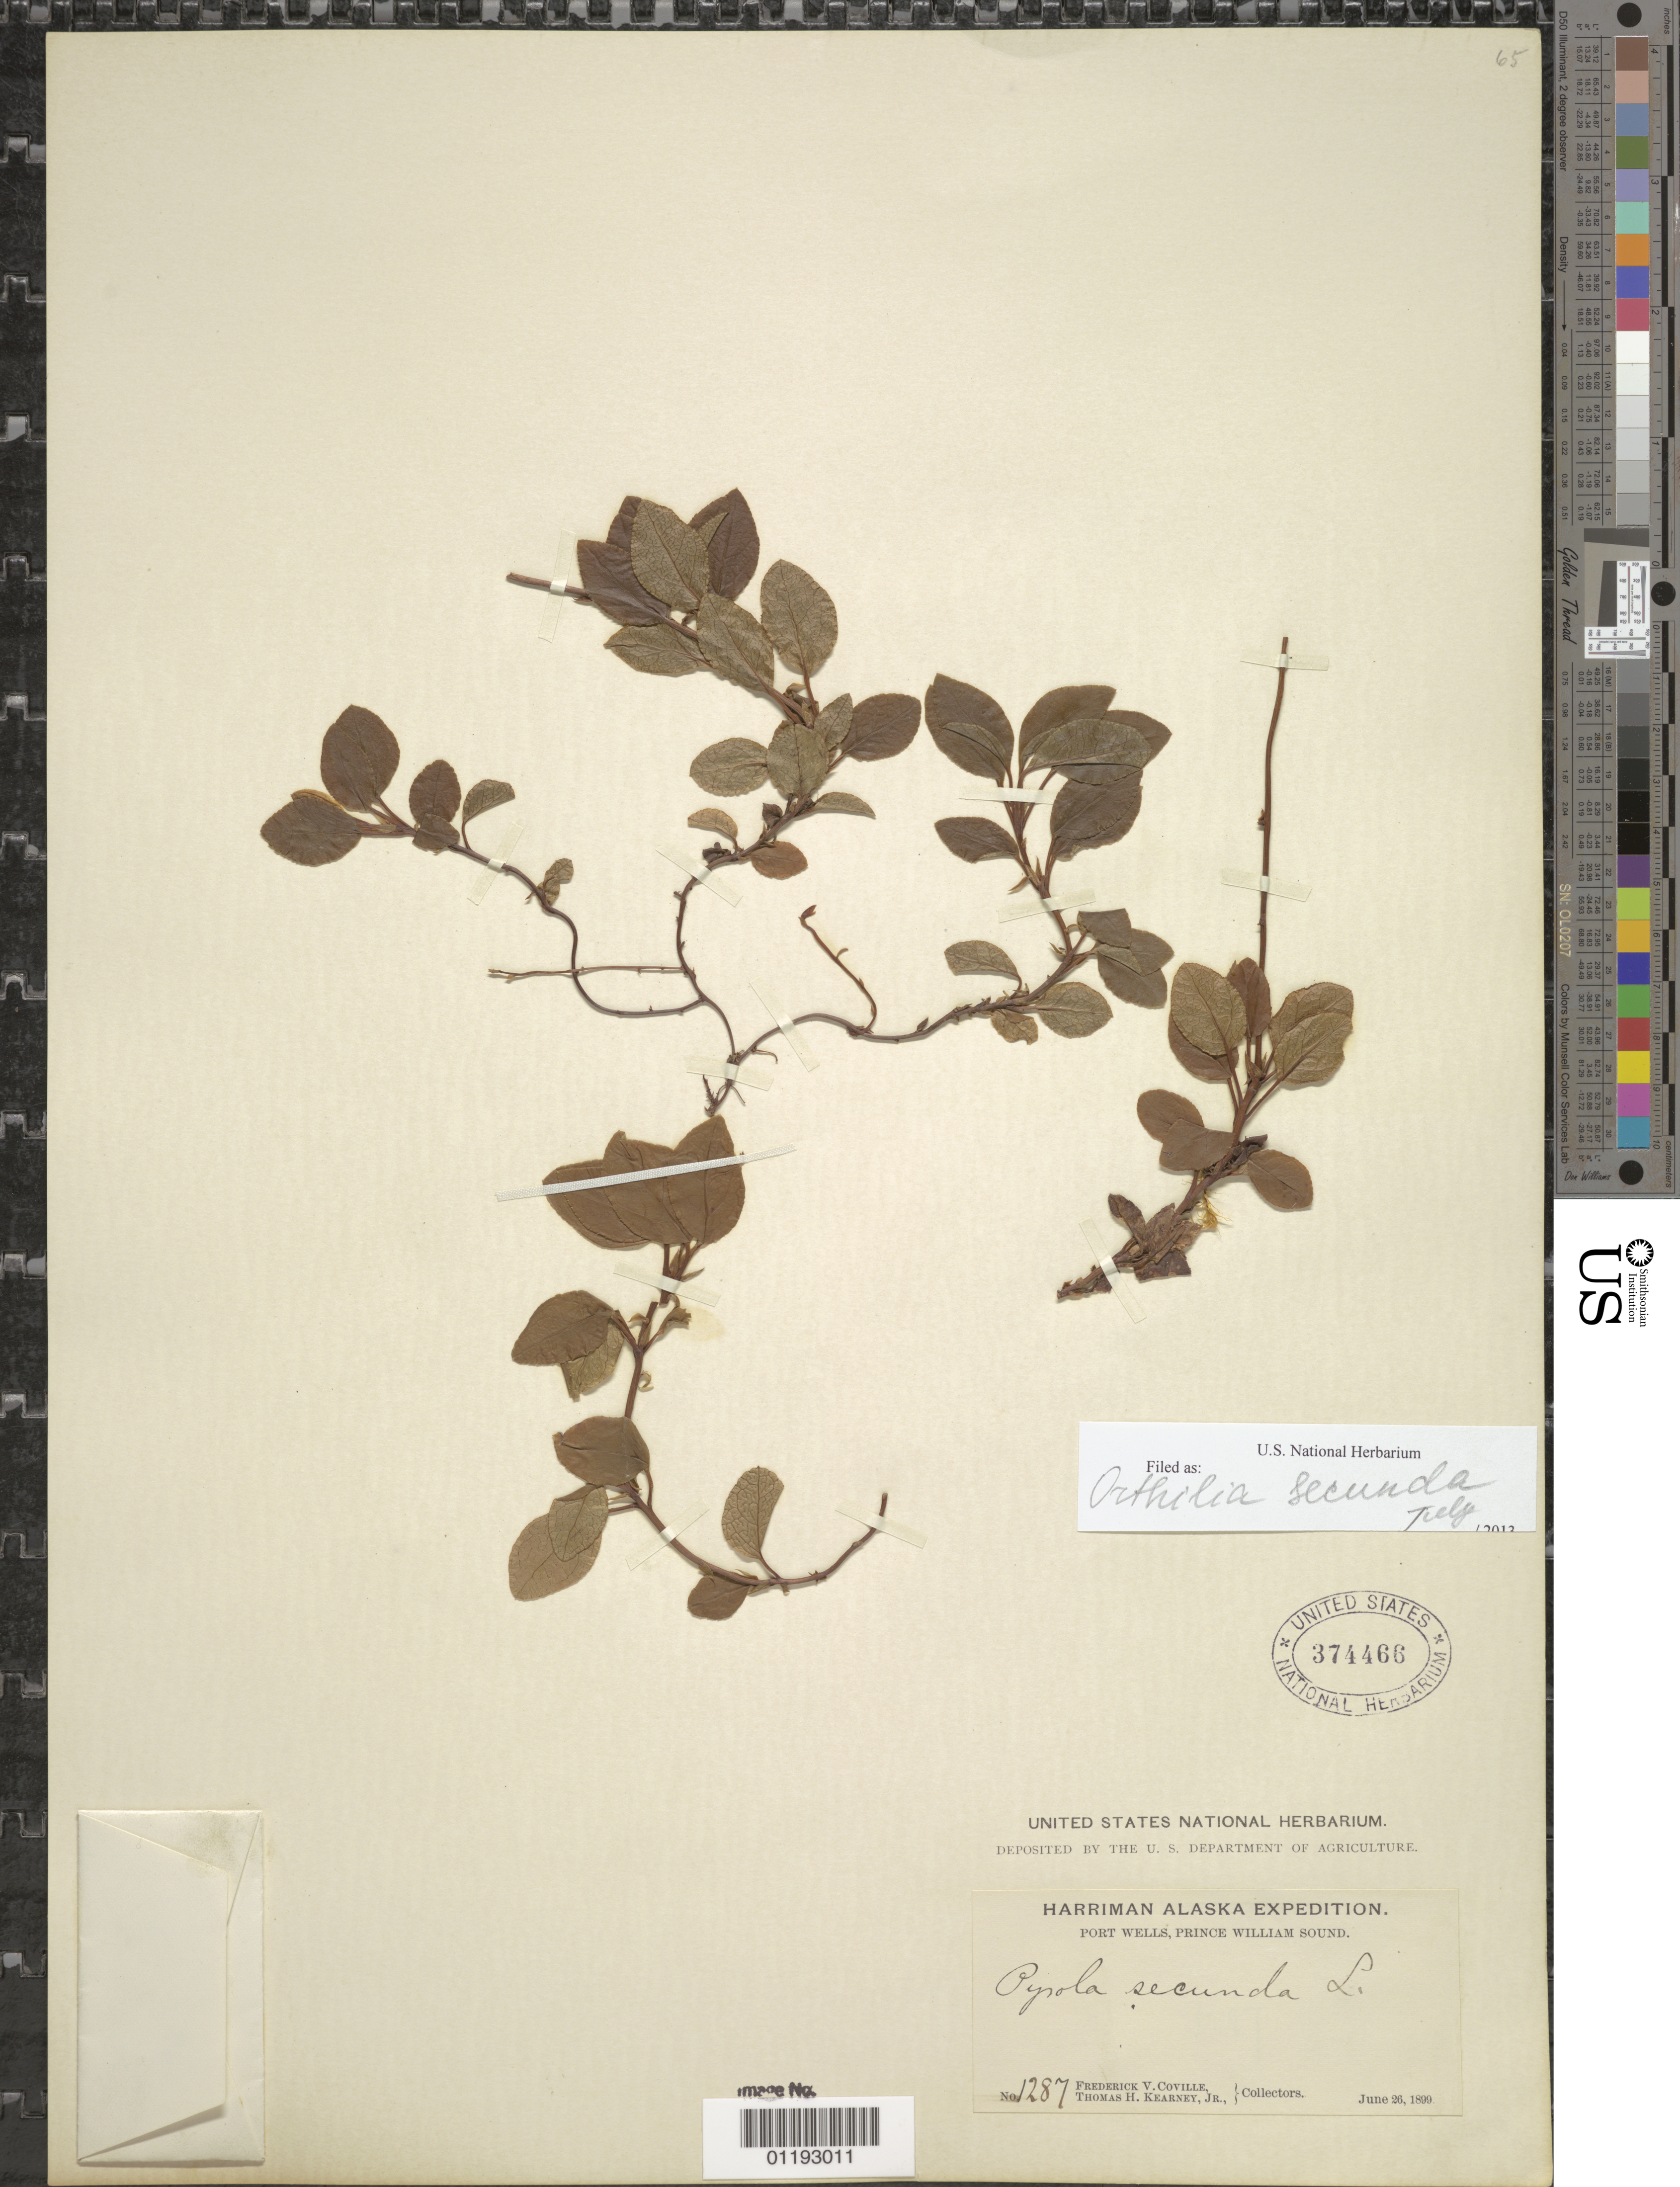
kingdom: Plantae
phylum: Tracheophyta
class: Magnoliopsida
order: Ericales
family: Ericaceae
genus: Orthilia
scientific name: Orthilia secunda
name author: (L.) House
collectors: F. V. Coville & T. H. Kearney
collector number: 1287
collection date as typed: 26 Jun 1899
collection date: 1899-06-26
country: United States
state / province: Alaska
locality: Port Wells, Prince William Sound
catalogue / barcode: US 374466